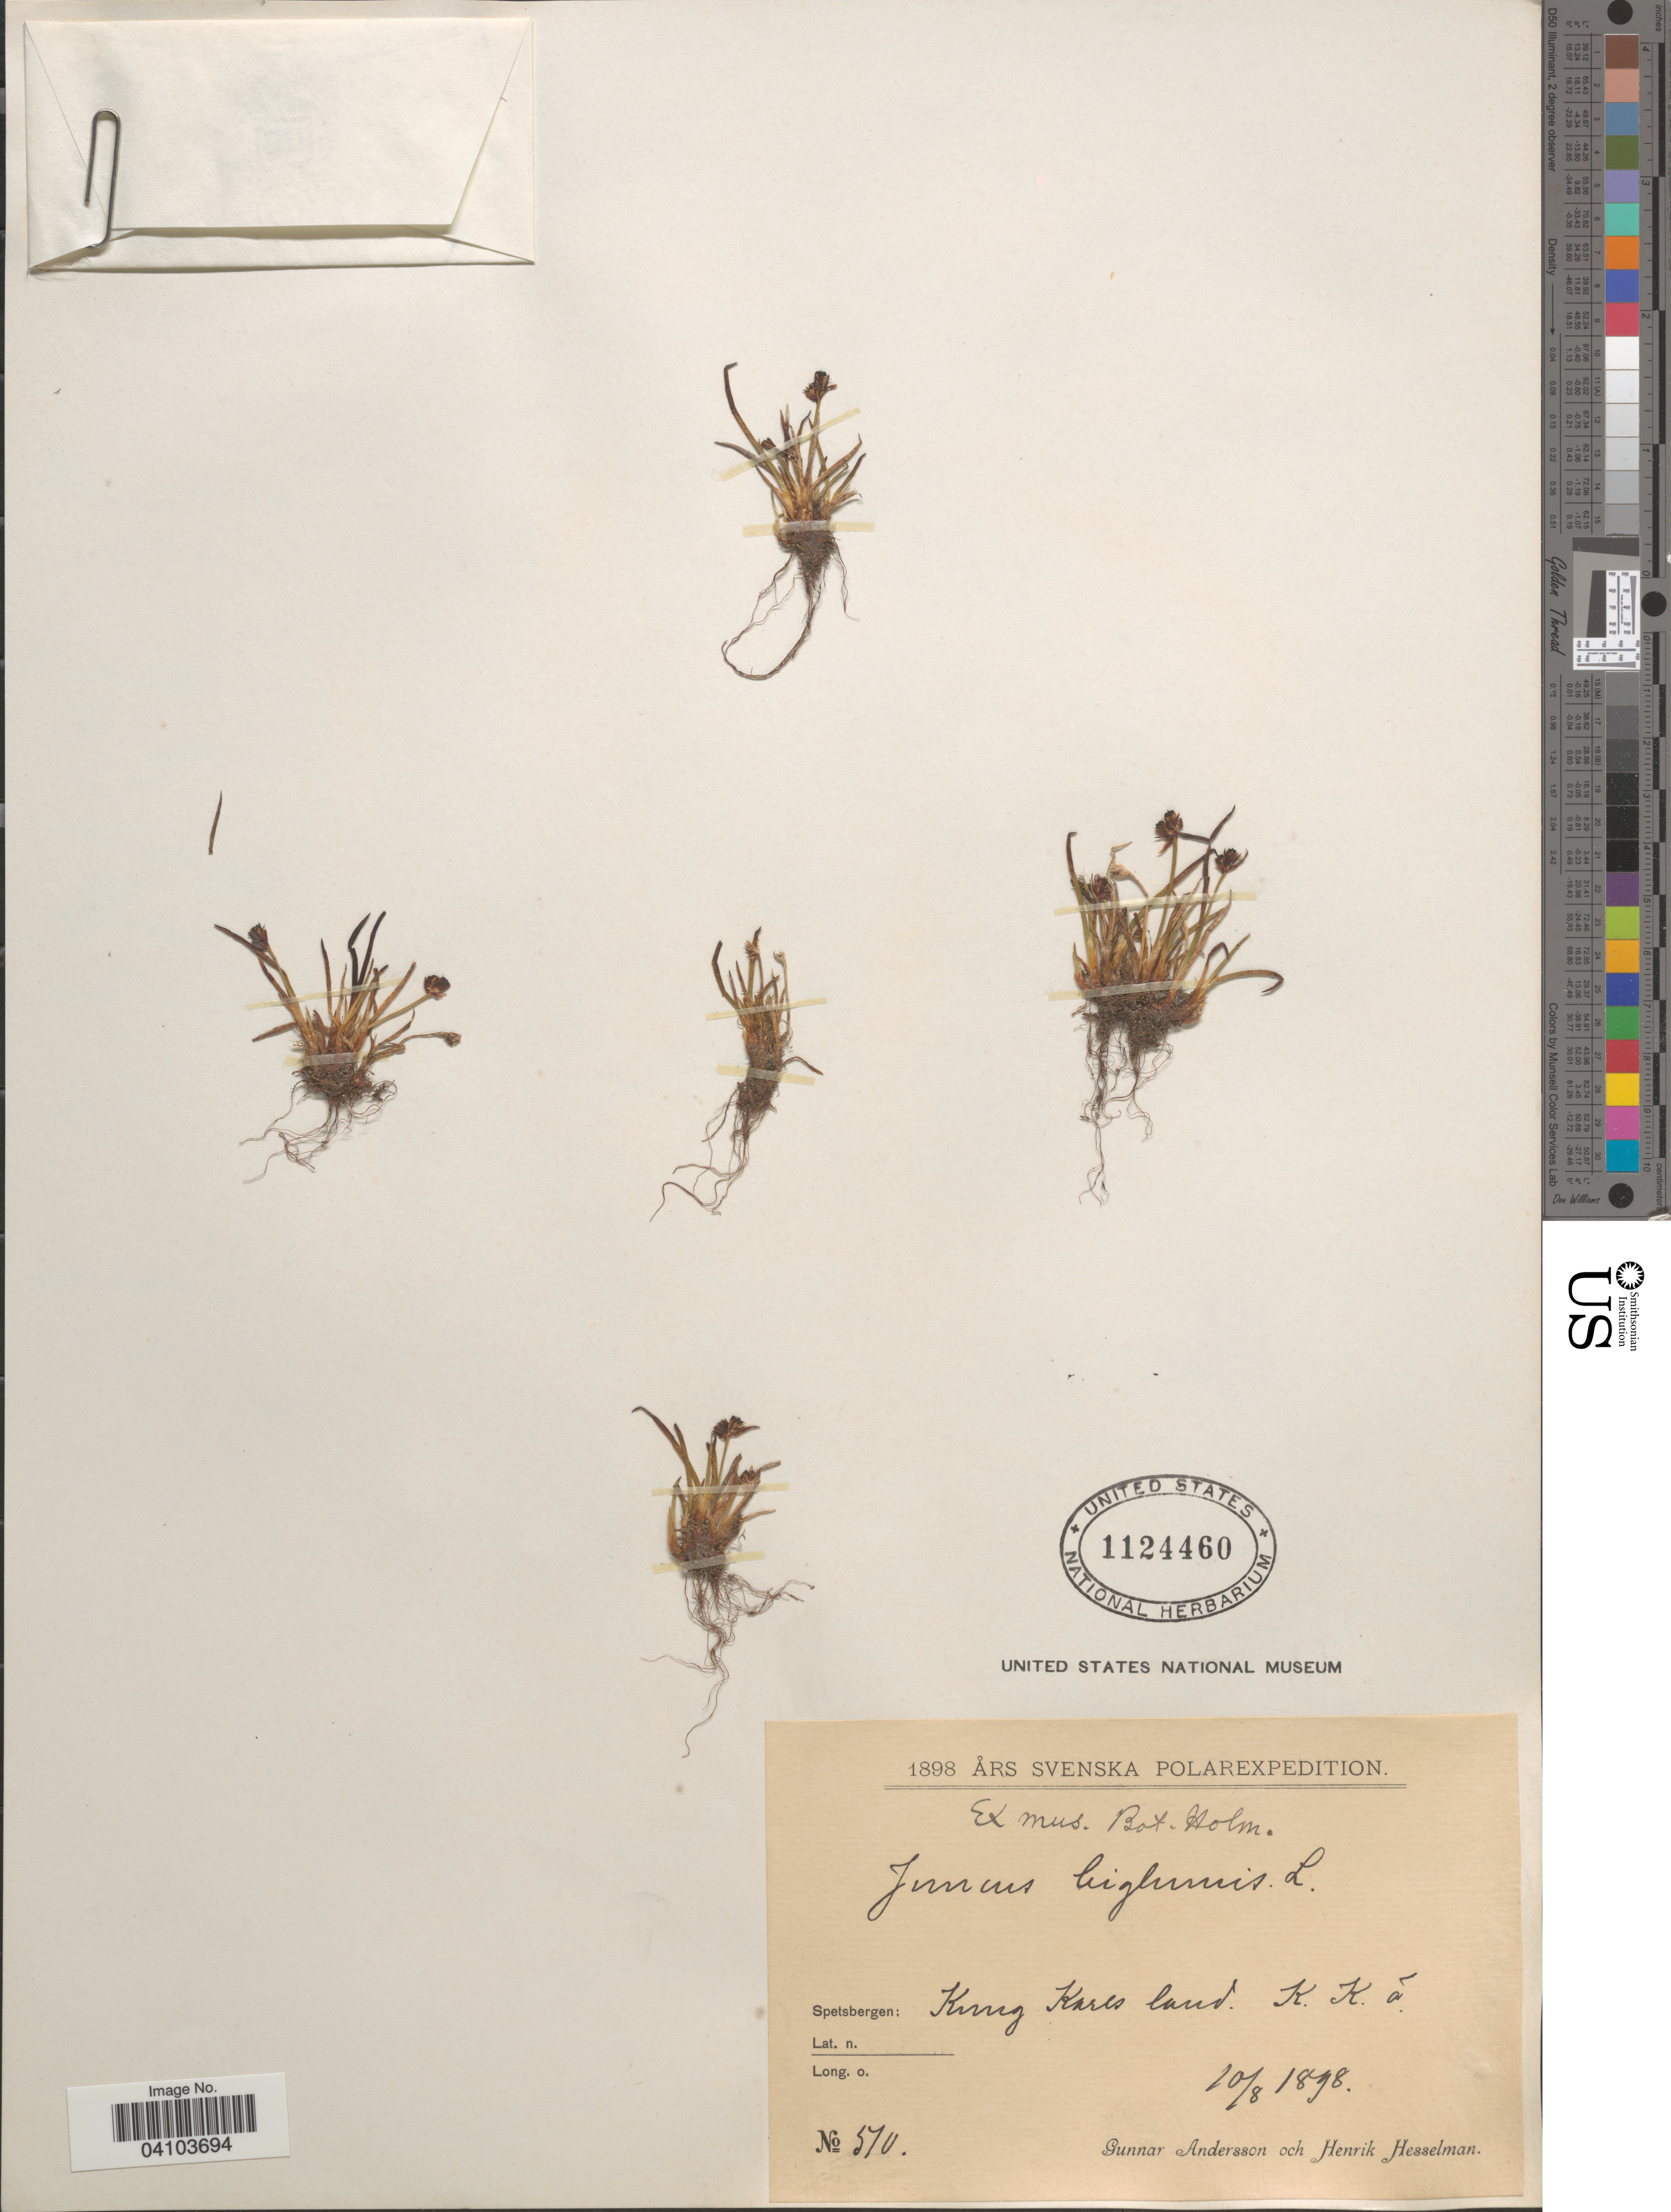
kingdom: Plantae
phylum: Tracheophyta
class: Liliopsida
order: Poales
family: Juncaceae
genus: Juncus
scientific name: Juncus biglumis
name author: L.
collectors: G. Andersson & H. Hesselman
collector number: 510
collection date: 1898-08-10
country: Norway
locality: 1898 Års Svenska Polarexpedition. Spetsbergen: Kimg[interpreted] Karls land. K. K. [illegible text].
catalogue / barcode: US 1124460